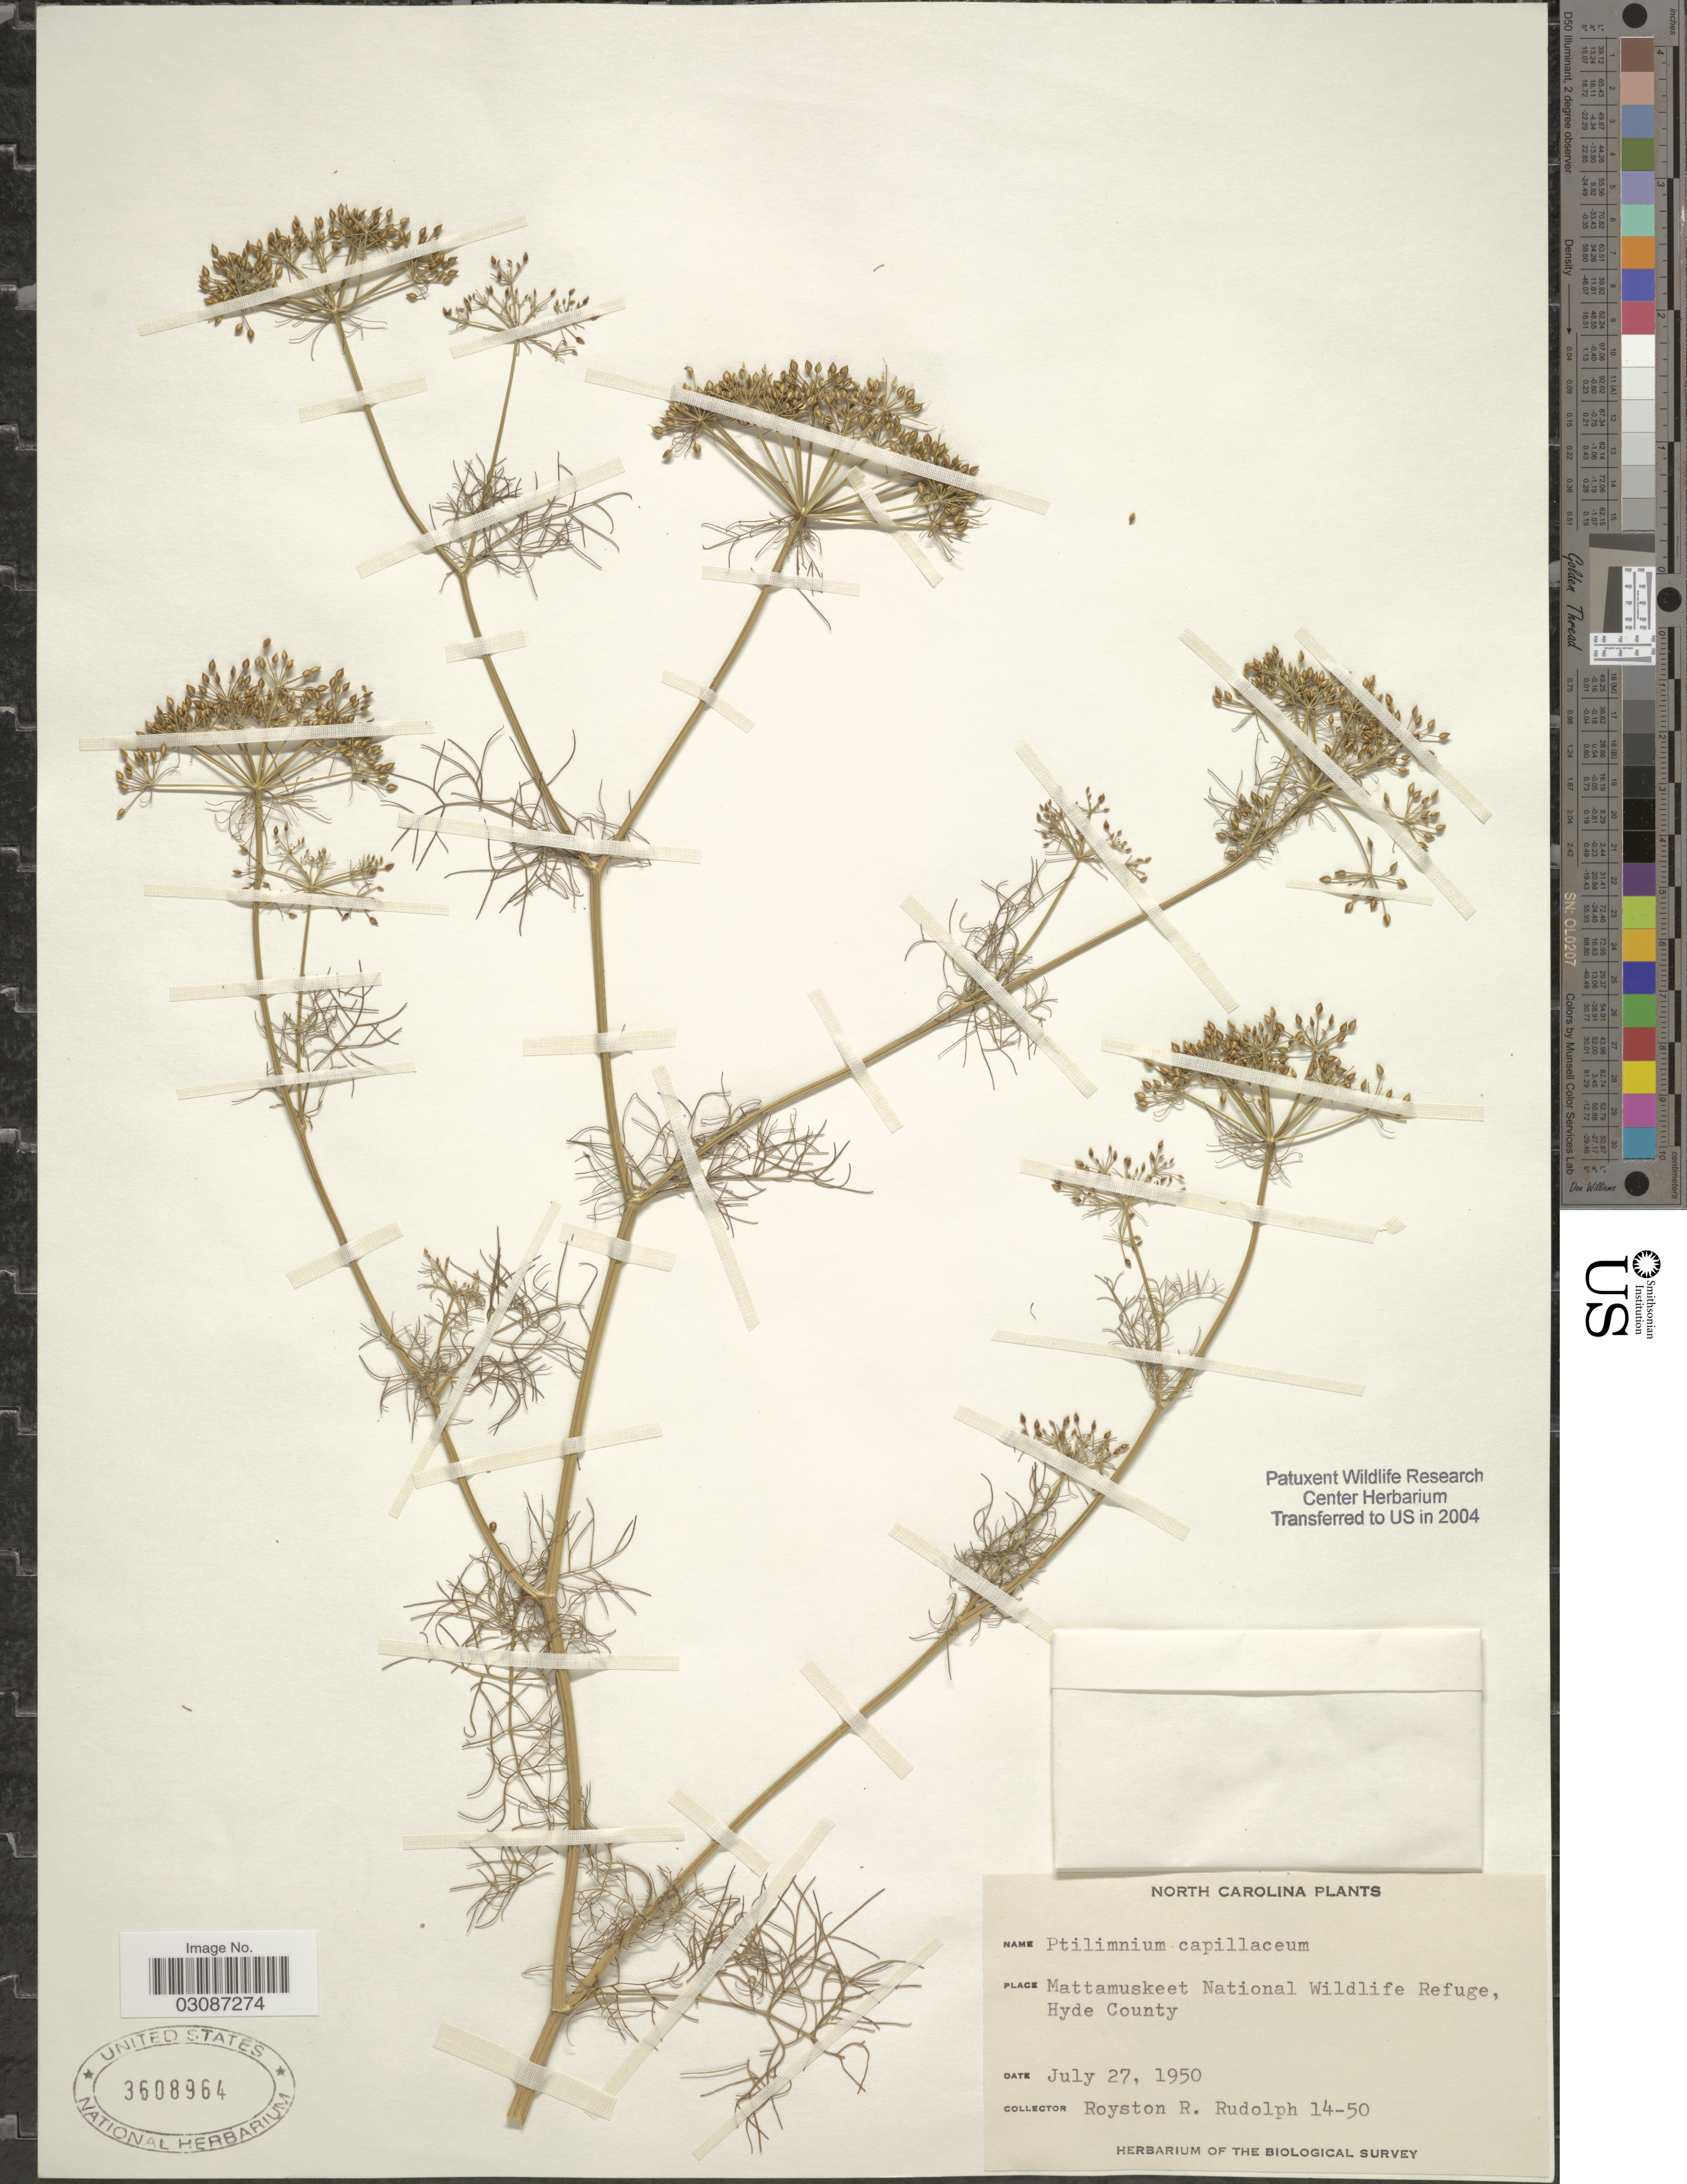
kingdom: Plantae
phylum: Tracheophyta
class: Magnoliopsida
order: Apiales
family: Apiaceae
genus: Ptilimnium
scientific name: Ptilimnium capillaceum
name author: (Michx.) Raf.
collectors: R. Rudolph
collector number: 14-50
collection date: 1950-07-27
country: United States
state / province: North Carolina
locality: Mattamuskeet National Wildlife Refuge, Hyde County.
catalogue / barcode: US 3608964